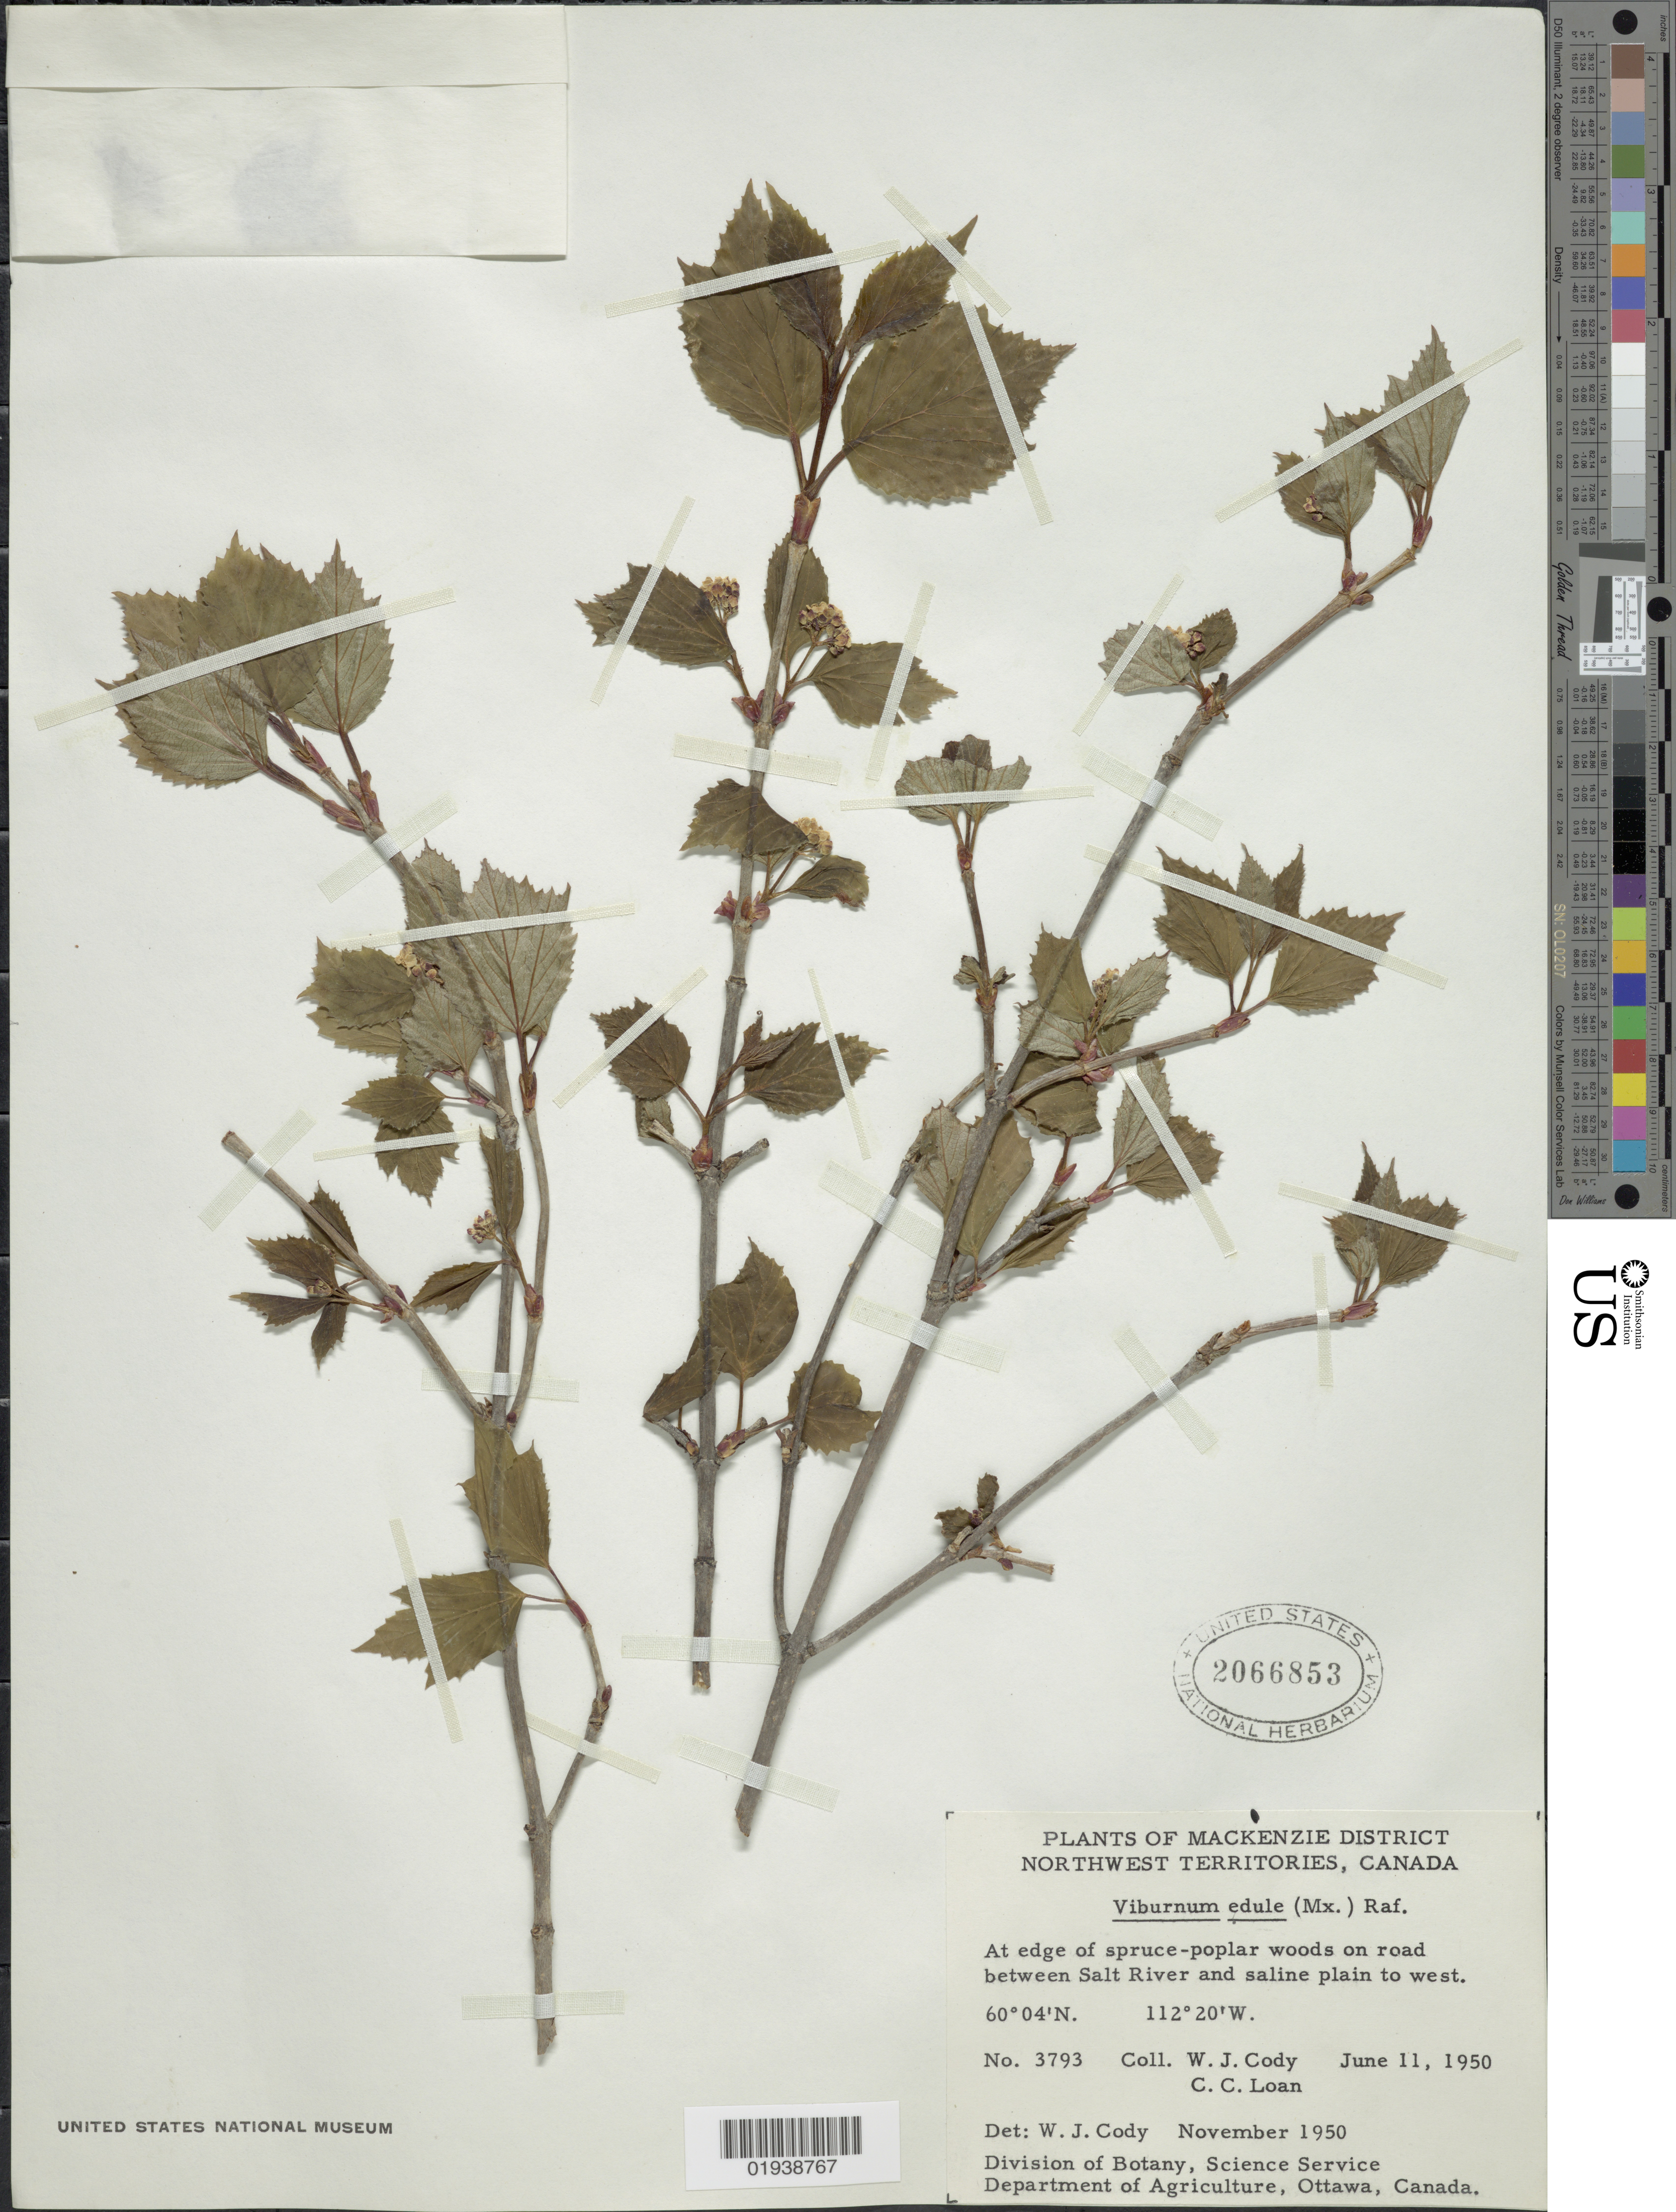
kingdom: Plantae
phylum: Tracheophyta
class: Magnoliopsida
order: Dipsacales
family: Viburnaceae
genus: Viburnum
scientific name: Viburnum edule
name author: (Michx.) Raf.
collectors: W. Cody & C. Loan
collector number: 3793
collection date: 1950-06-11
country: Canada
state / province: Northwest Territories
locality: Mackenzie District. At edge of spruce-poplar woods on road between Salt River and saline plain to west.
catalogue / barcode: US 2066853